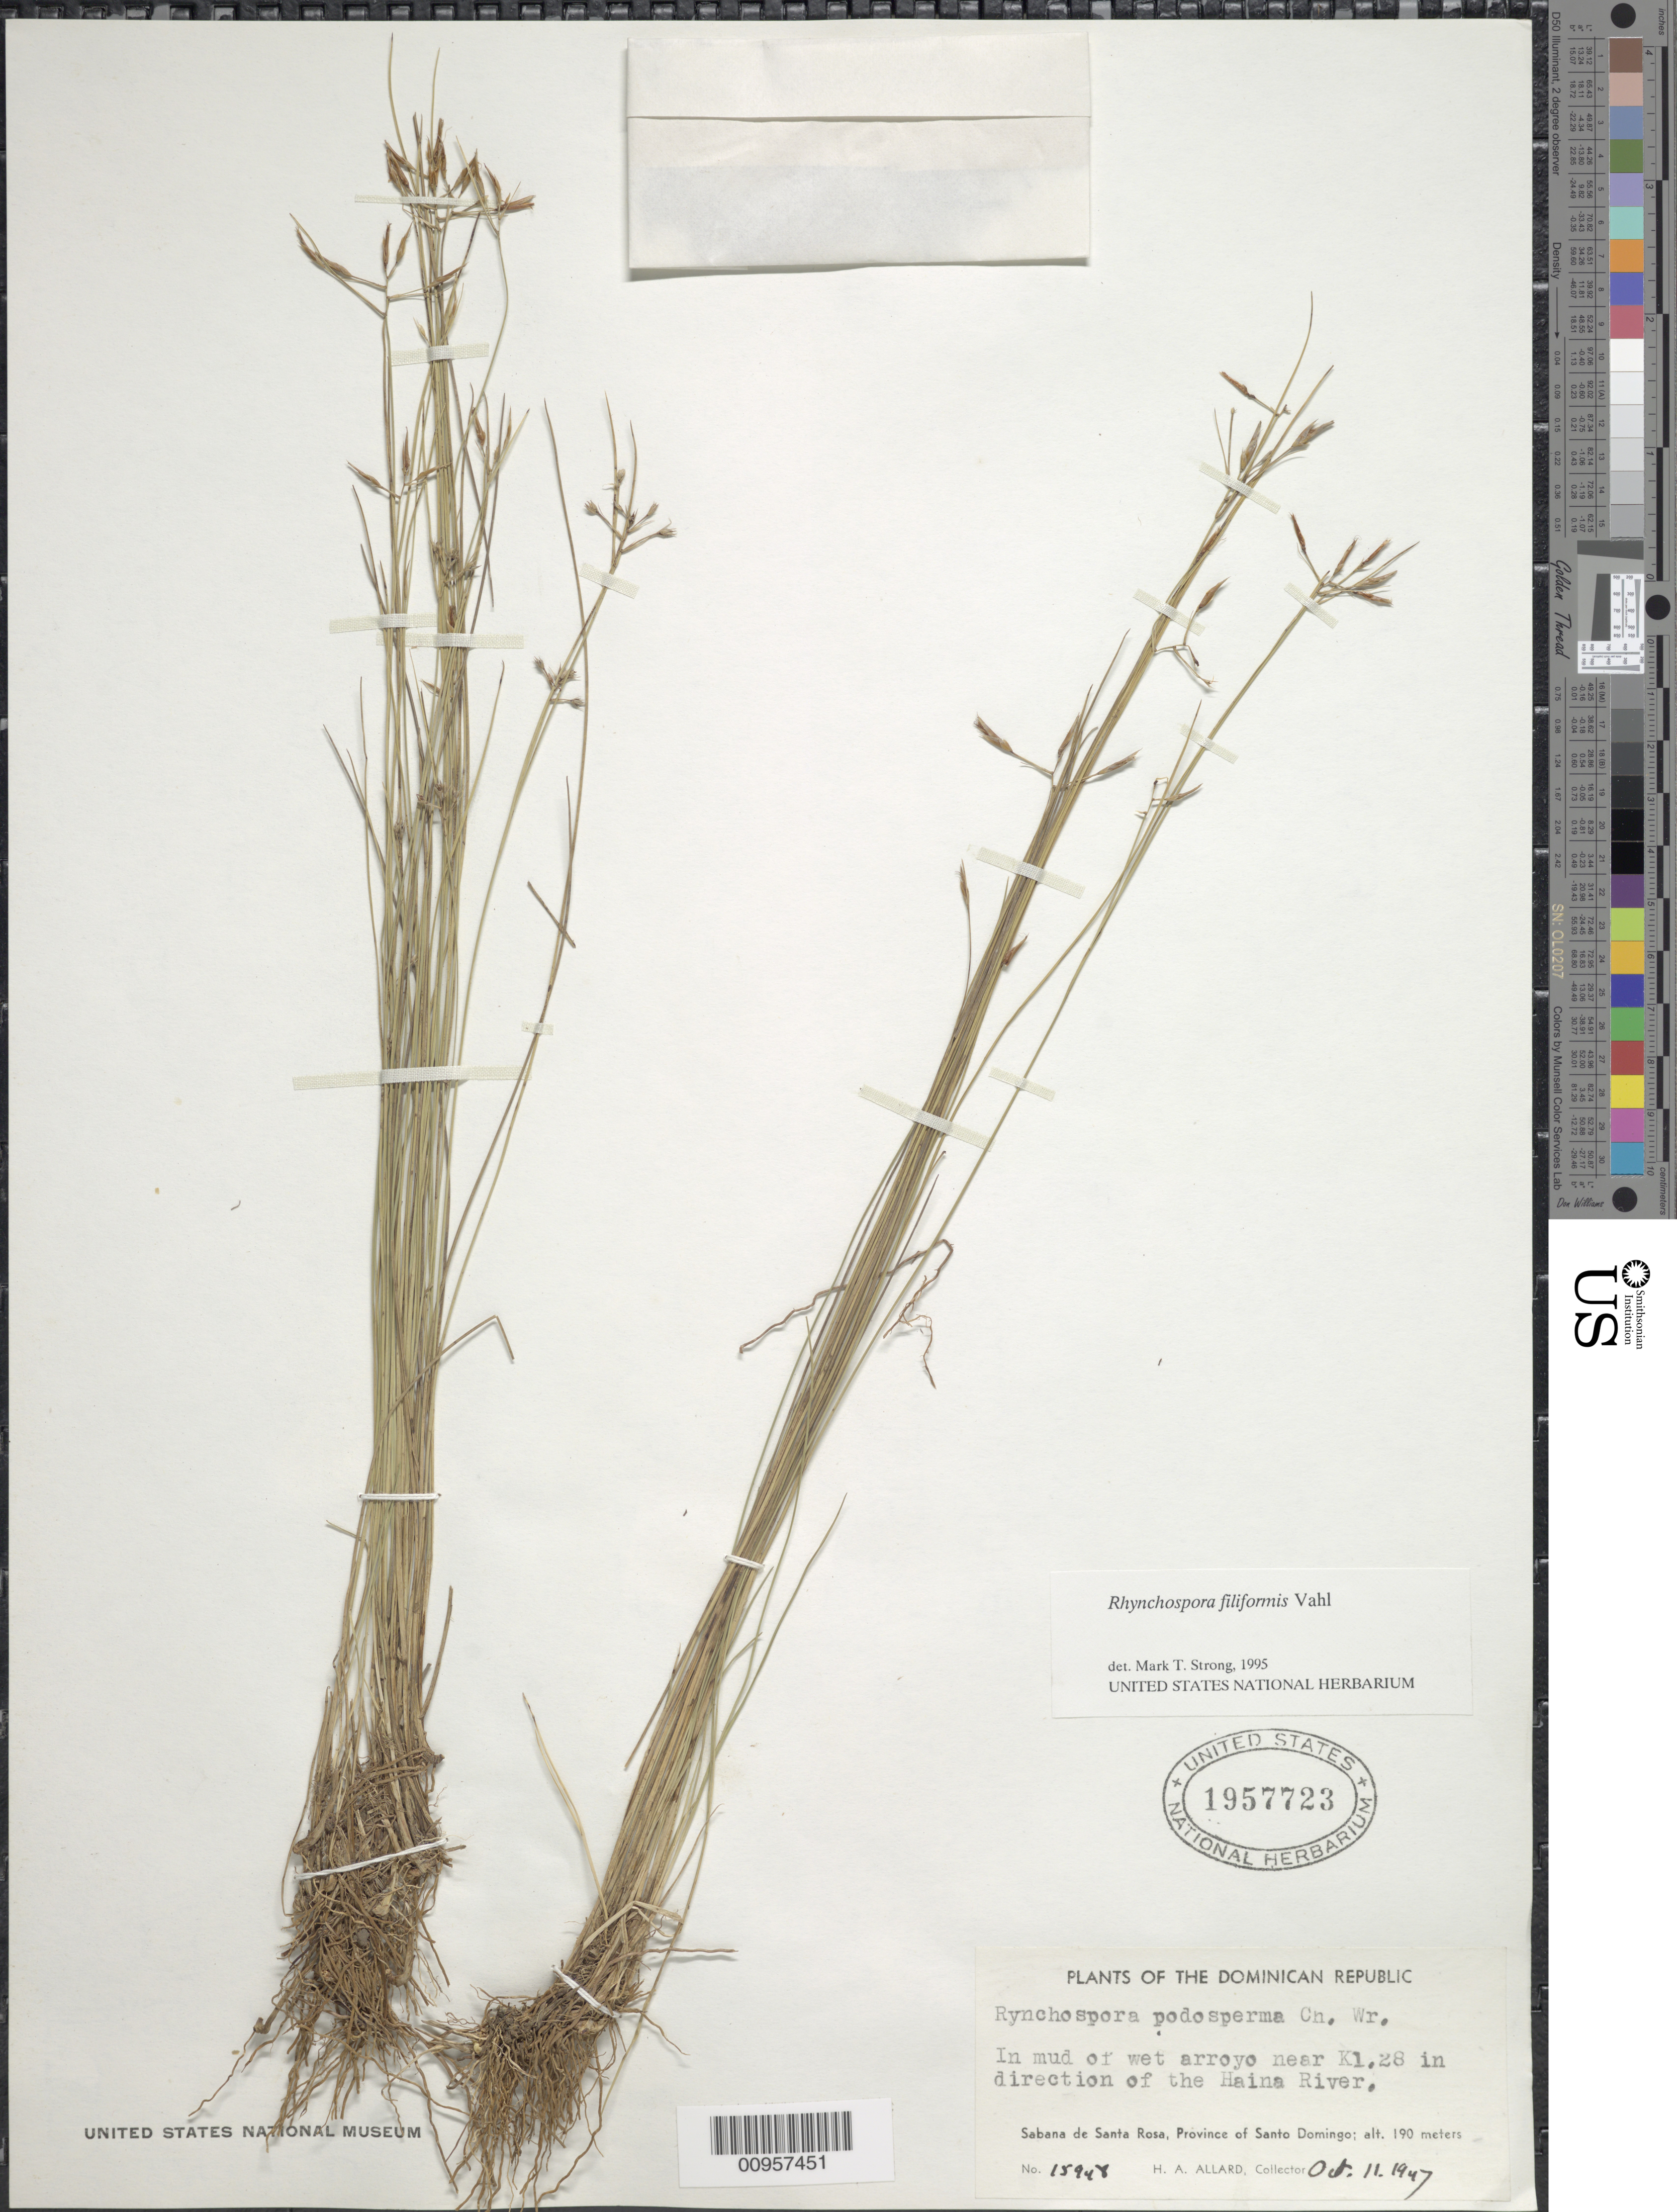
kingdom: Plantae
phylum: Tracheophyta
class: Liliopsida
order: Poales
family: Cyperaceae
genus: Rhynchospora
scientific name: Rhynchospora filiformis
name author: Vahl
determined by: Strong, M. T., (US), Smithsonian Institution - National Museum of Natural History (UNITED STATES)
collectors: H. A. Allard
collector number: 15948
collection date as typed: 11 Oct 1947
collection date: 1947-10-11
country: Dominican Republic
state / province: Santo Domingo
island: Hispaniola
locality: Sabana de Santa Rosa, arroyo near Kl. 28 in direction of the Haina River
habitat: In mud of wet arroyo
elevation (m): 190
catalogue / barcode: US 1957723